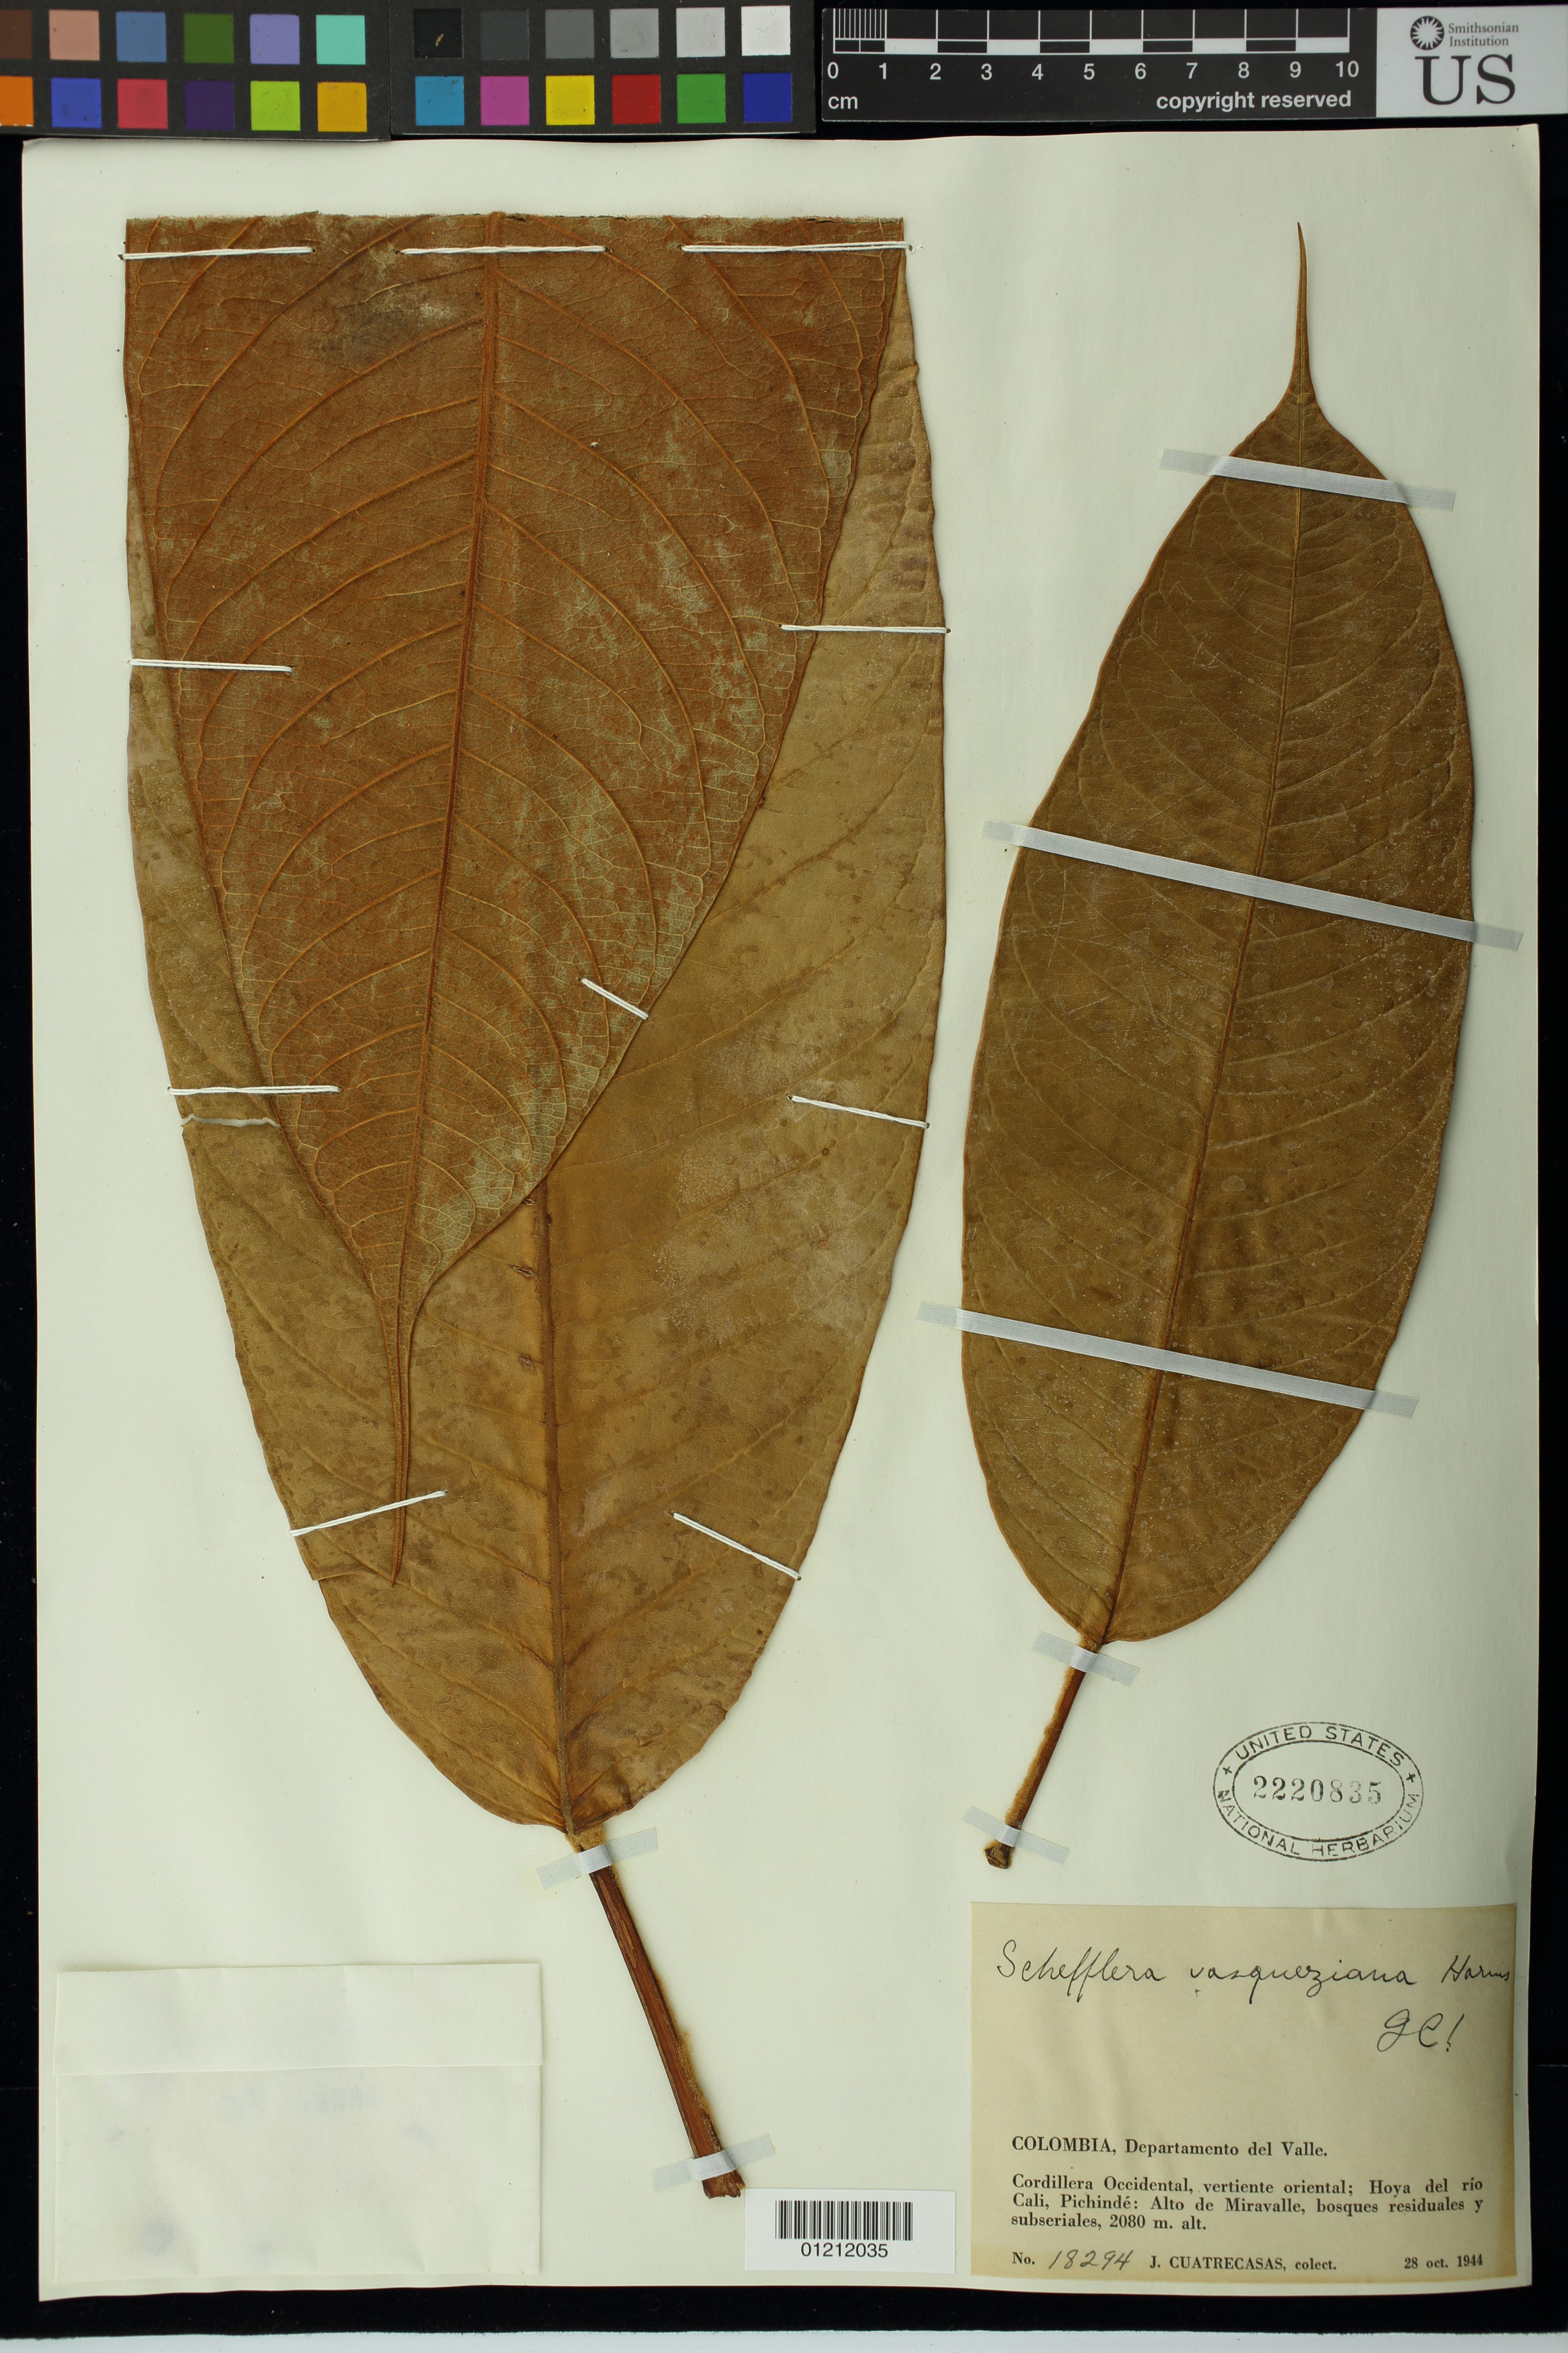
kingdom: Plantae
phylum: Tracheophyta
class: Magnoliopsida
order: Apiales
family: Araliaceae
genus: Schefflera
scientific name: Schefflera vasqueziana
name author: Harms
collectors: J. Cuatrecasas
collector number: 18294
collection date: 1944-10-28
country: Colombia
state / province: Valle del Cauca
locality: Cordillera Occidental, vertiente oriental: Hoya del río Cali, Pichindé: Alto de Miravalle, bosques residuales y subseriales.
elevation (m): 2080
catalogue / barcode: US 2220835